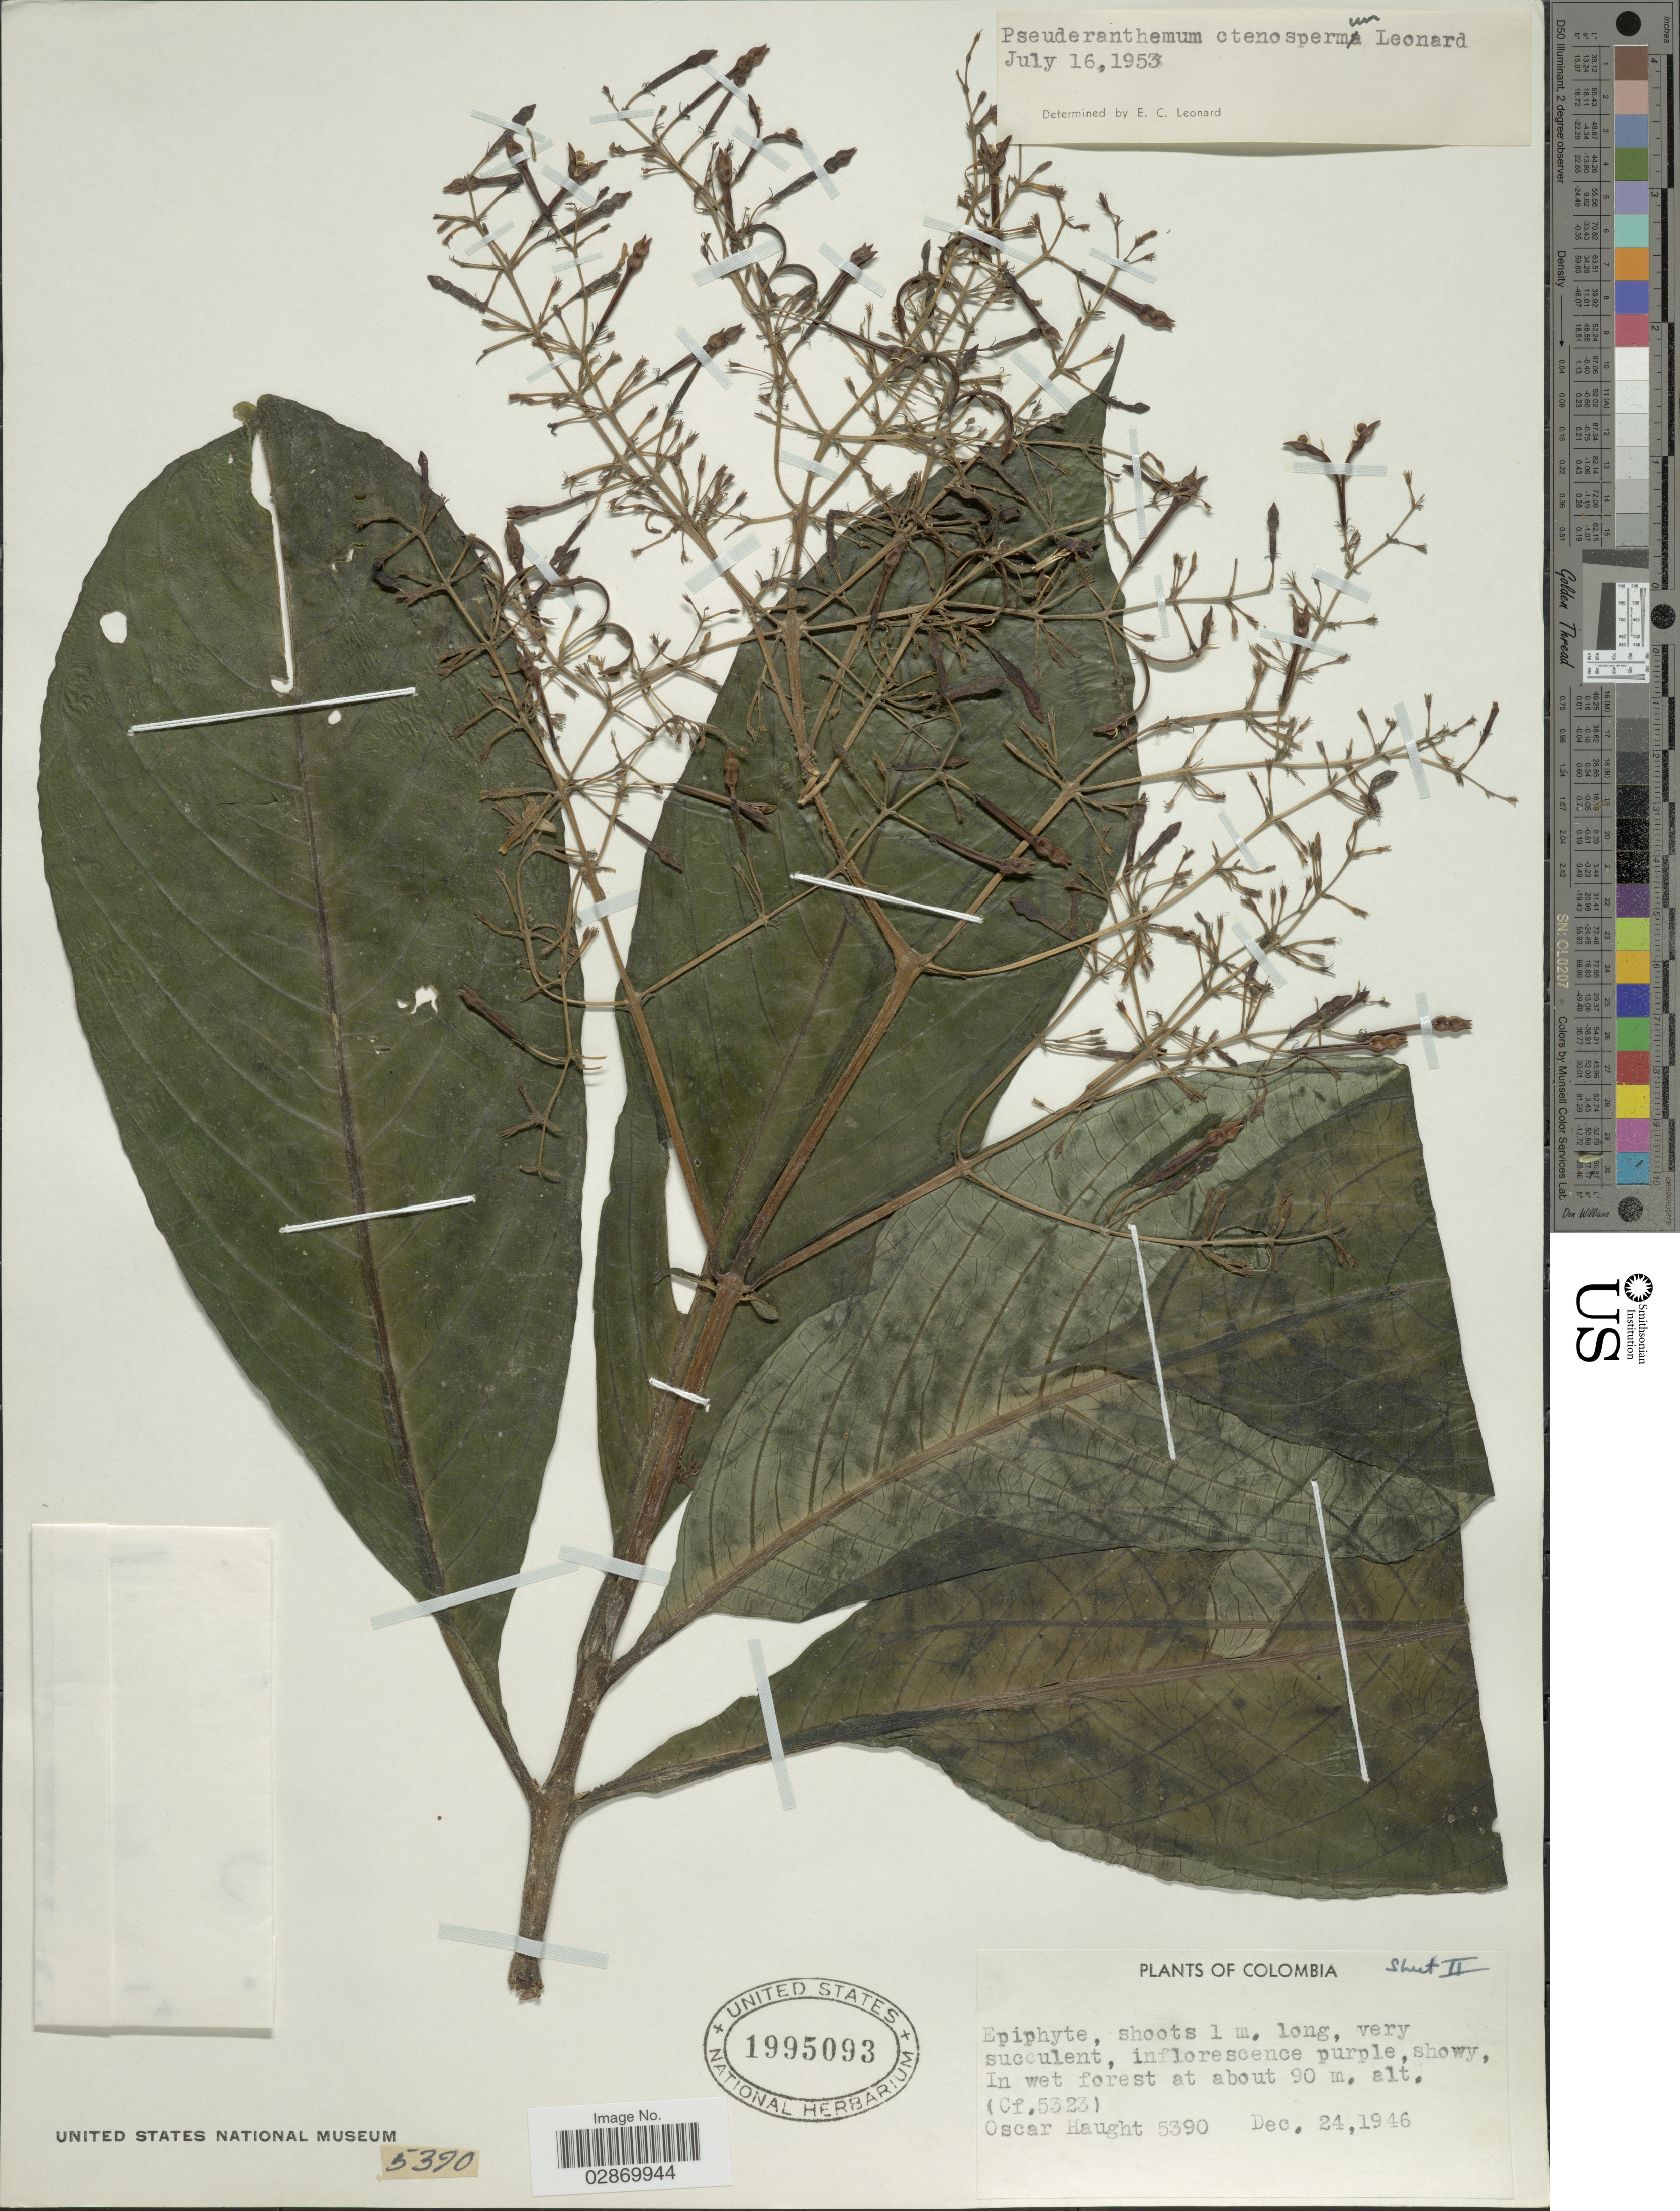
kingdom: Plantae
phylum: Tracheophyta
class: Magnoliopsida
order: Lamiales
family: Acanthaceae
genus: Pseuderanthemum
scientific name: Pseuderanthemum ctenospermum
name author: Leonard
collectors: O. Haught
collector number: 5390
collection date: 1946-12-24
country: Colombia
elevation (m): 90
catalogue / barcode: US 1995093